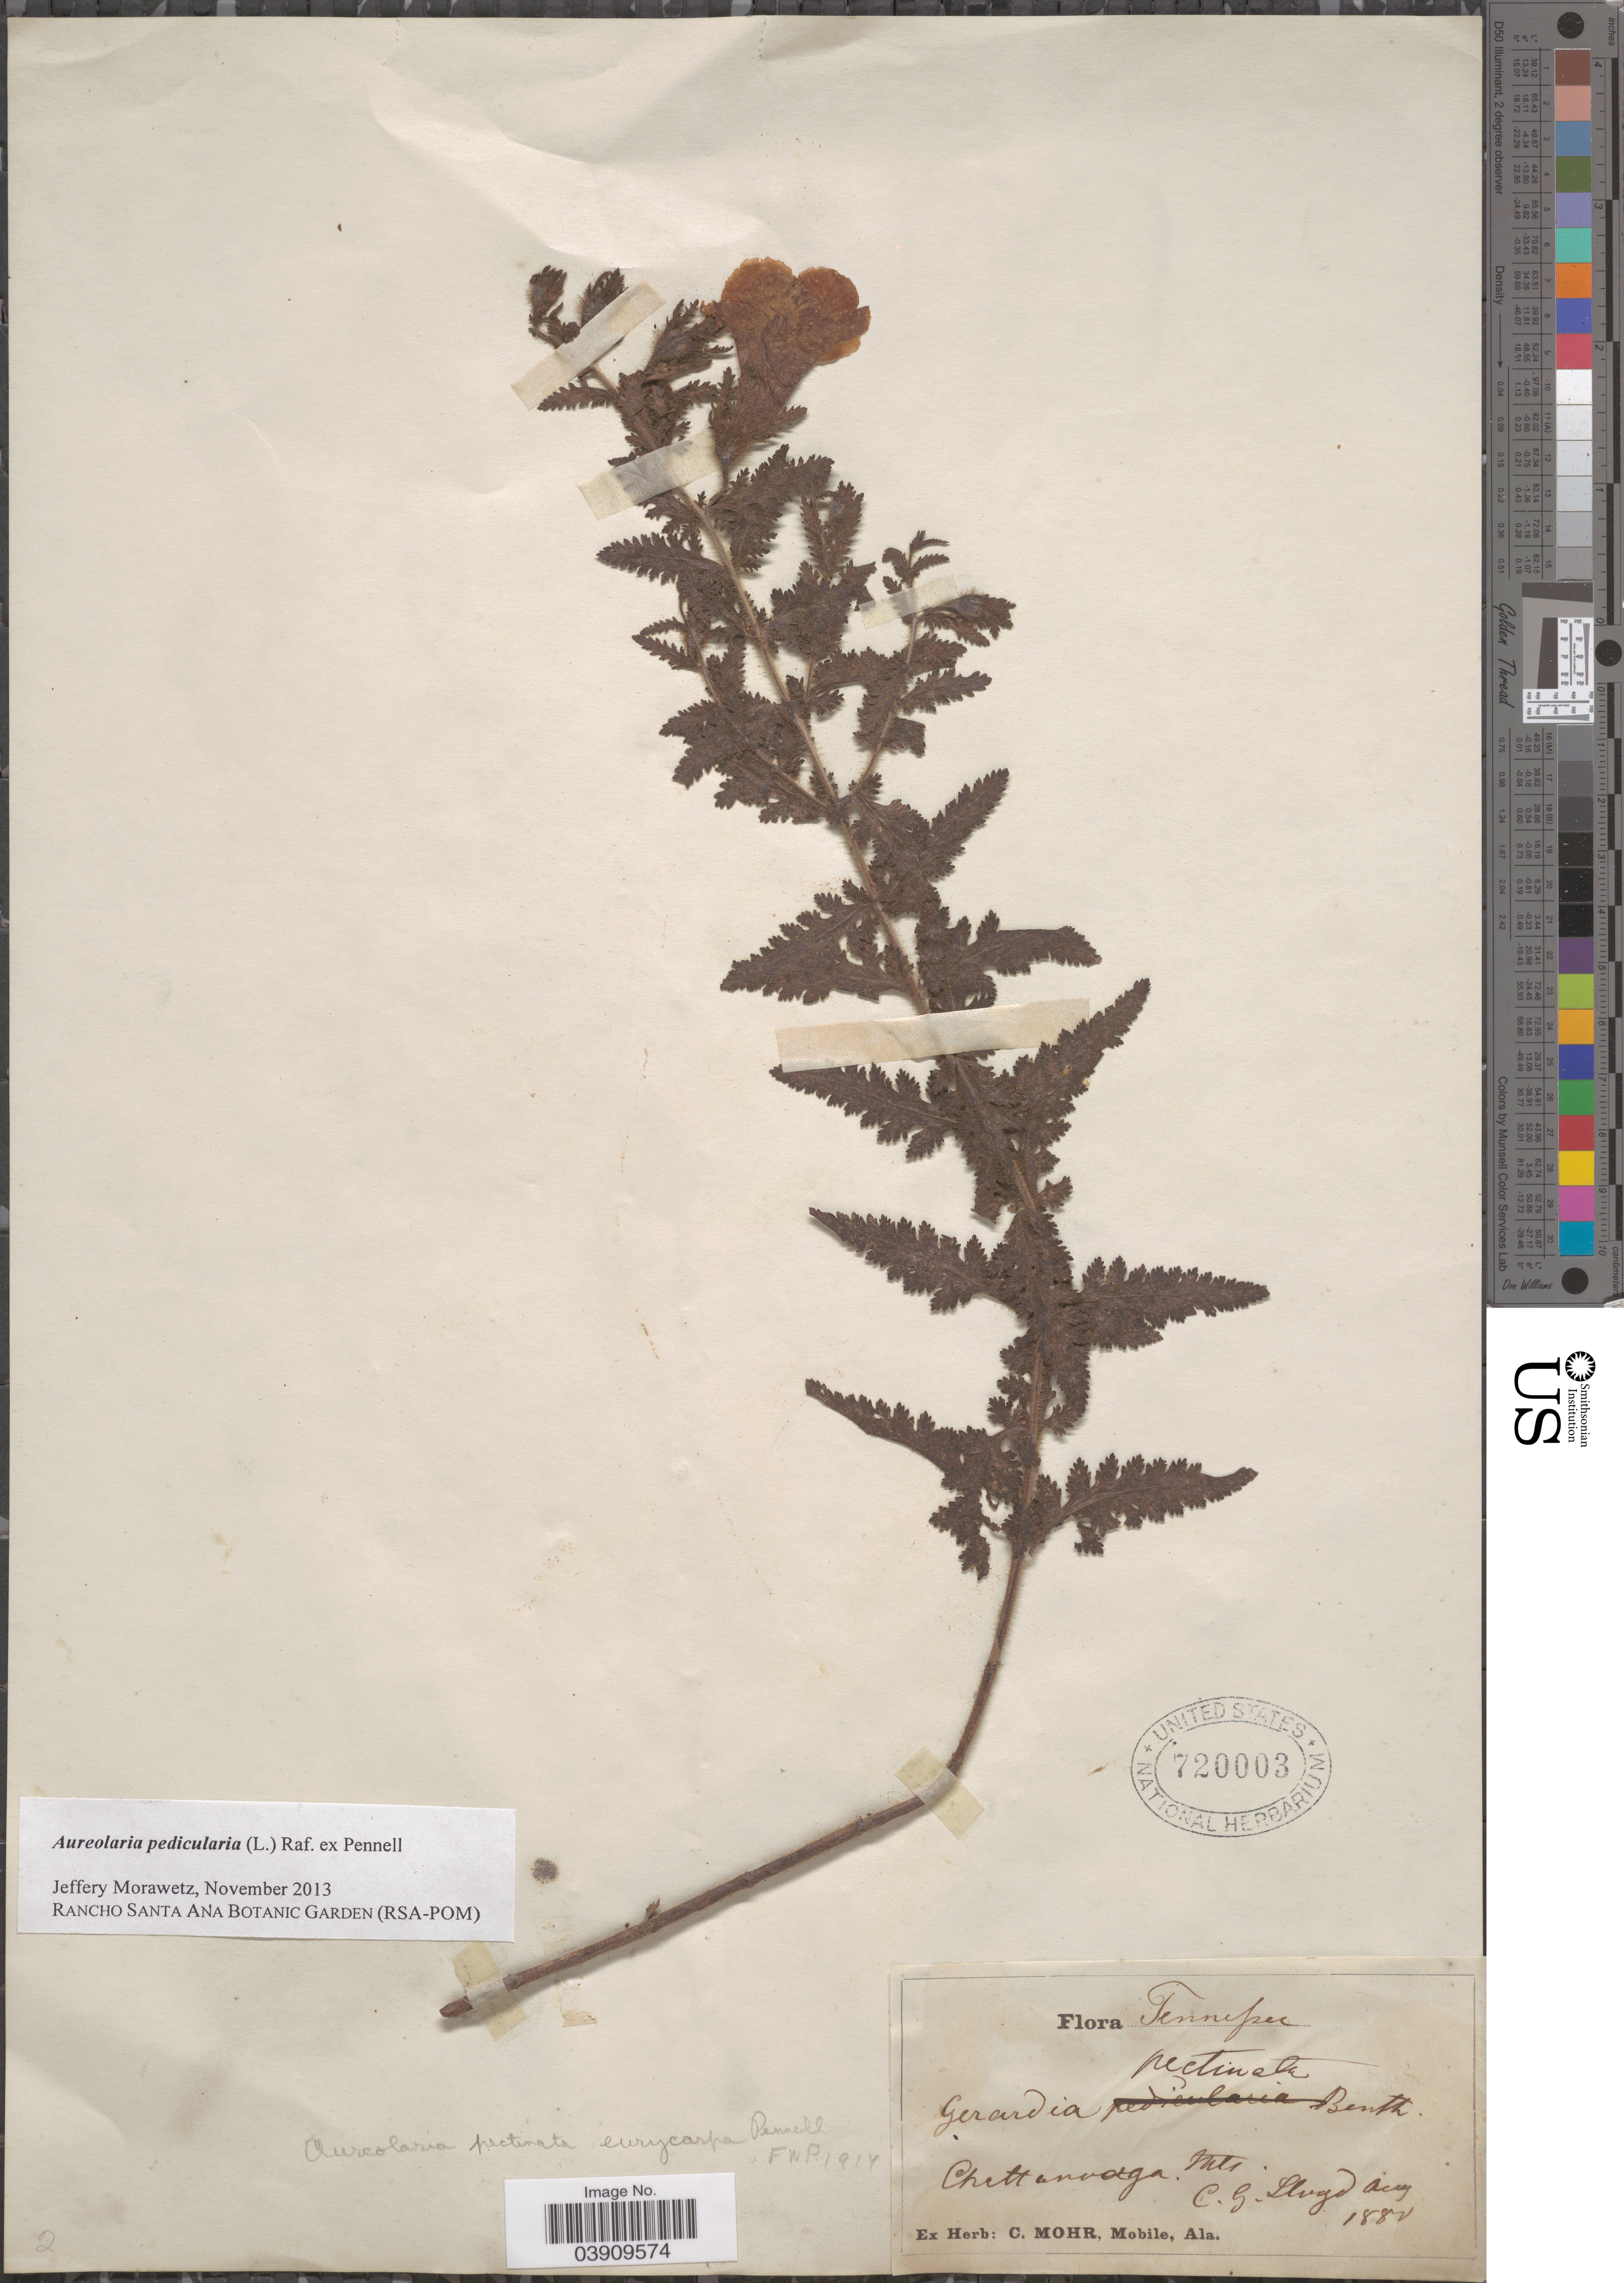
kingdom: Plantae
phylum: Tracheophyta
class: Magnoliopsida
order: Lamiales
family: Orobanchaceae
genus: Aureolaria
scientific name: Aureolaria pedicularia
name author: (L.) Raf. ex Farw.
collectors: C. G. Lloyd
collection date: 1880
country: United States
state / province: Tennessee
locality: Chattanooga Mts.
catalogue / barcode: US 720003